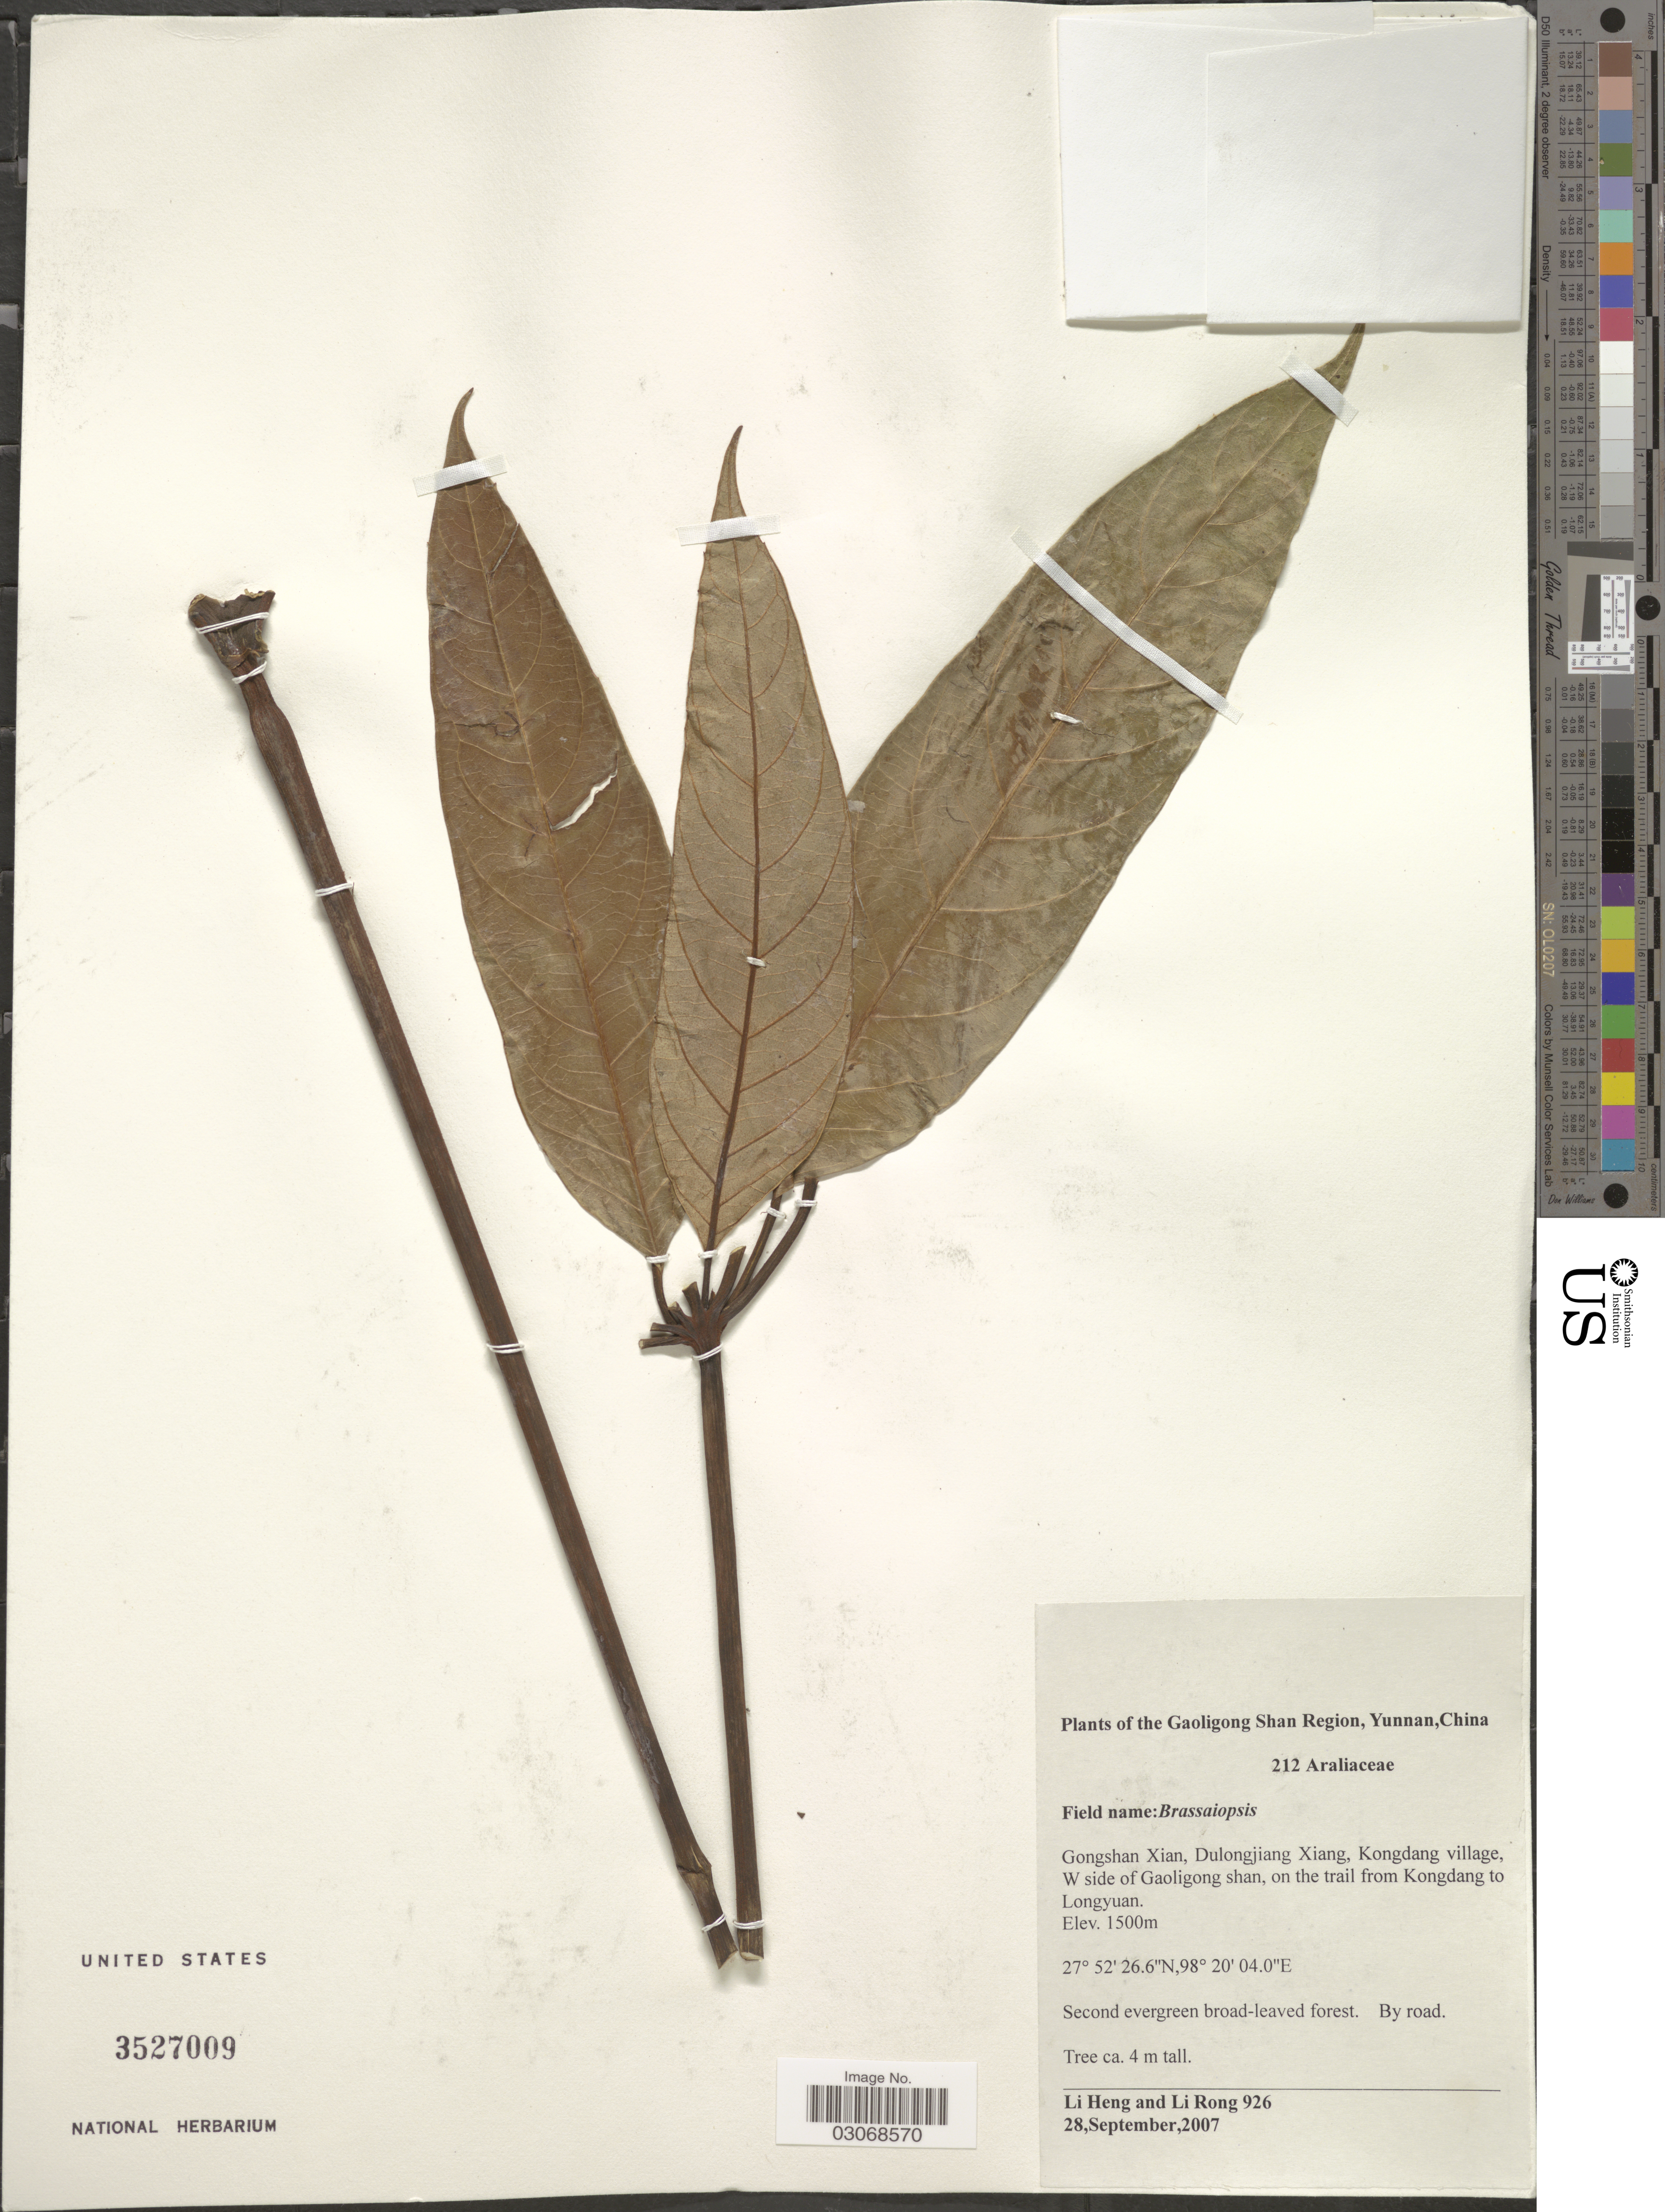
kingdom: Plantae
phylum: Tracheophyta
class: Magnoliopsida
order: Apiales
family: Araliaceae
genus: Brassaiopsis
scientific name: Brassaiopsis sp.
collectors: L. Heng & R. Li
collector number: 926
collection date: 2007-09-28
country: China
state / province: Yunnan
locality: The Gaoligong Shan Region, Gongshan Xian, Dulongjiang Xiang, Kongdang village, W side of Gaoligong shan, on the trail from Kongdang to Longyuan.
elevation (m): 1500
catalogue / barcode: US 3527009